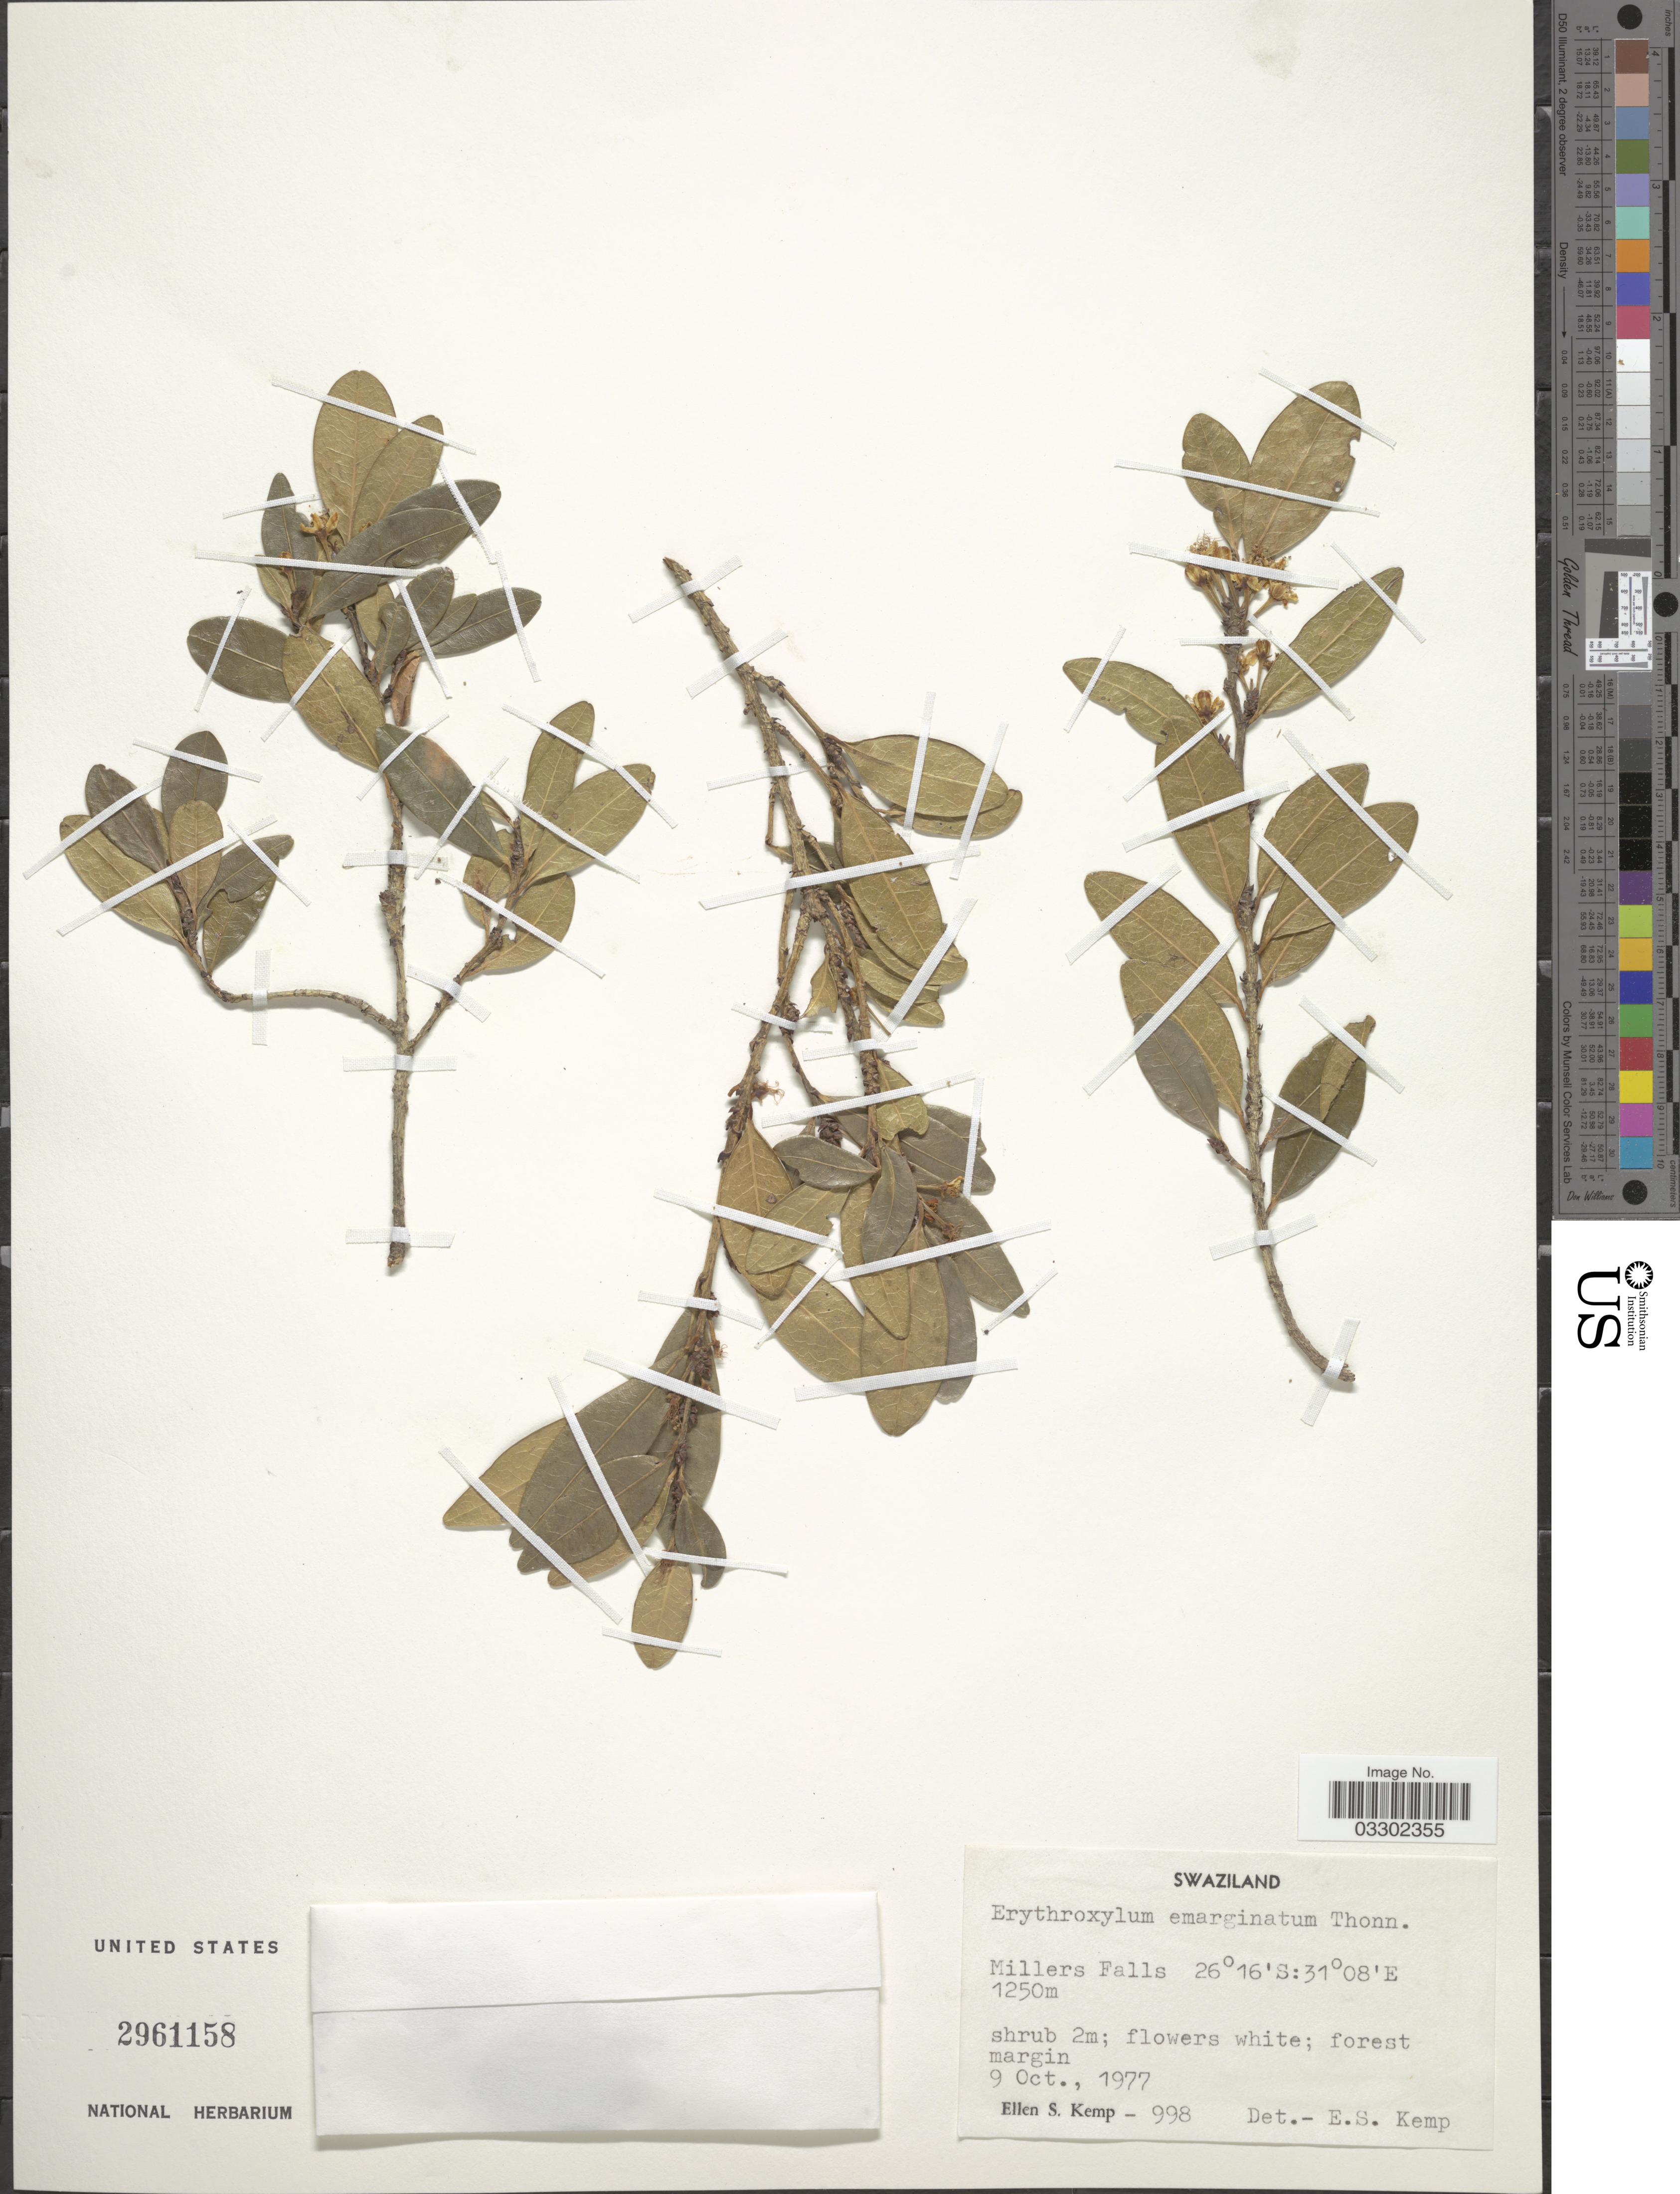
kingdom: Plantae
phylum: Tracheophyta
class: Magnoliopsida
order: Malpighiales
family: Erythroxylaceae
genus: Erythroxylum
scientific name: Erythroxylum emarginatum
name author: Thonn.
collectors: E. S. Kemp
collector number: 998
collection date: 1977-10-09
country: Eswatini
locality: Millers Falls.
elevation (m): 1250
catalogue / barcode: US 2961158